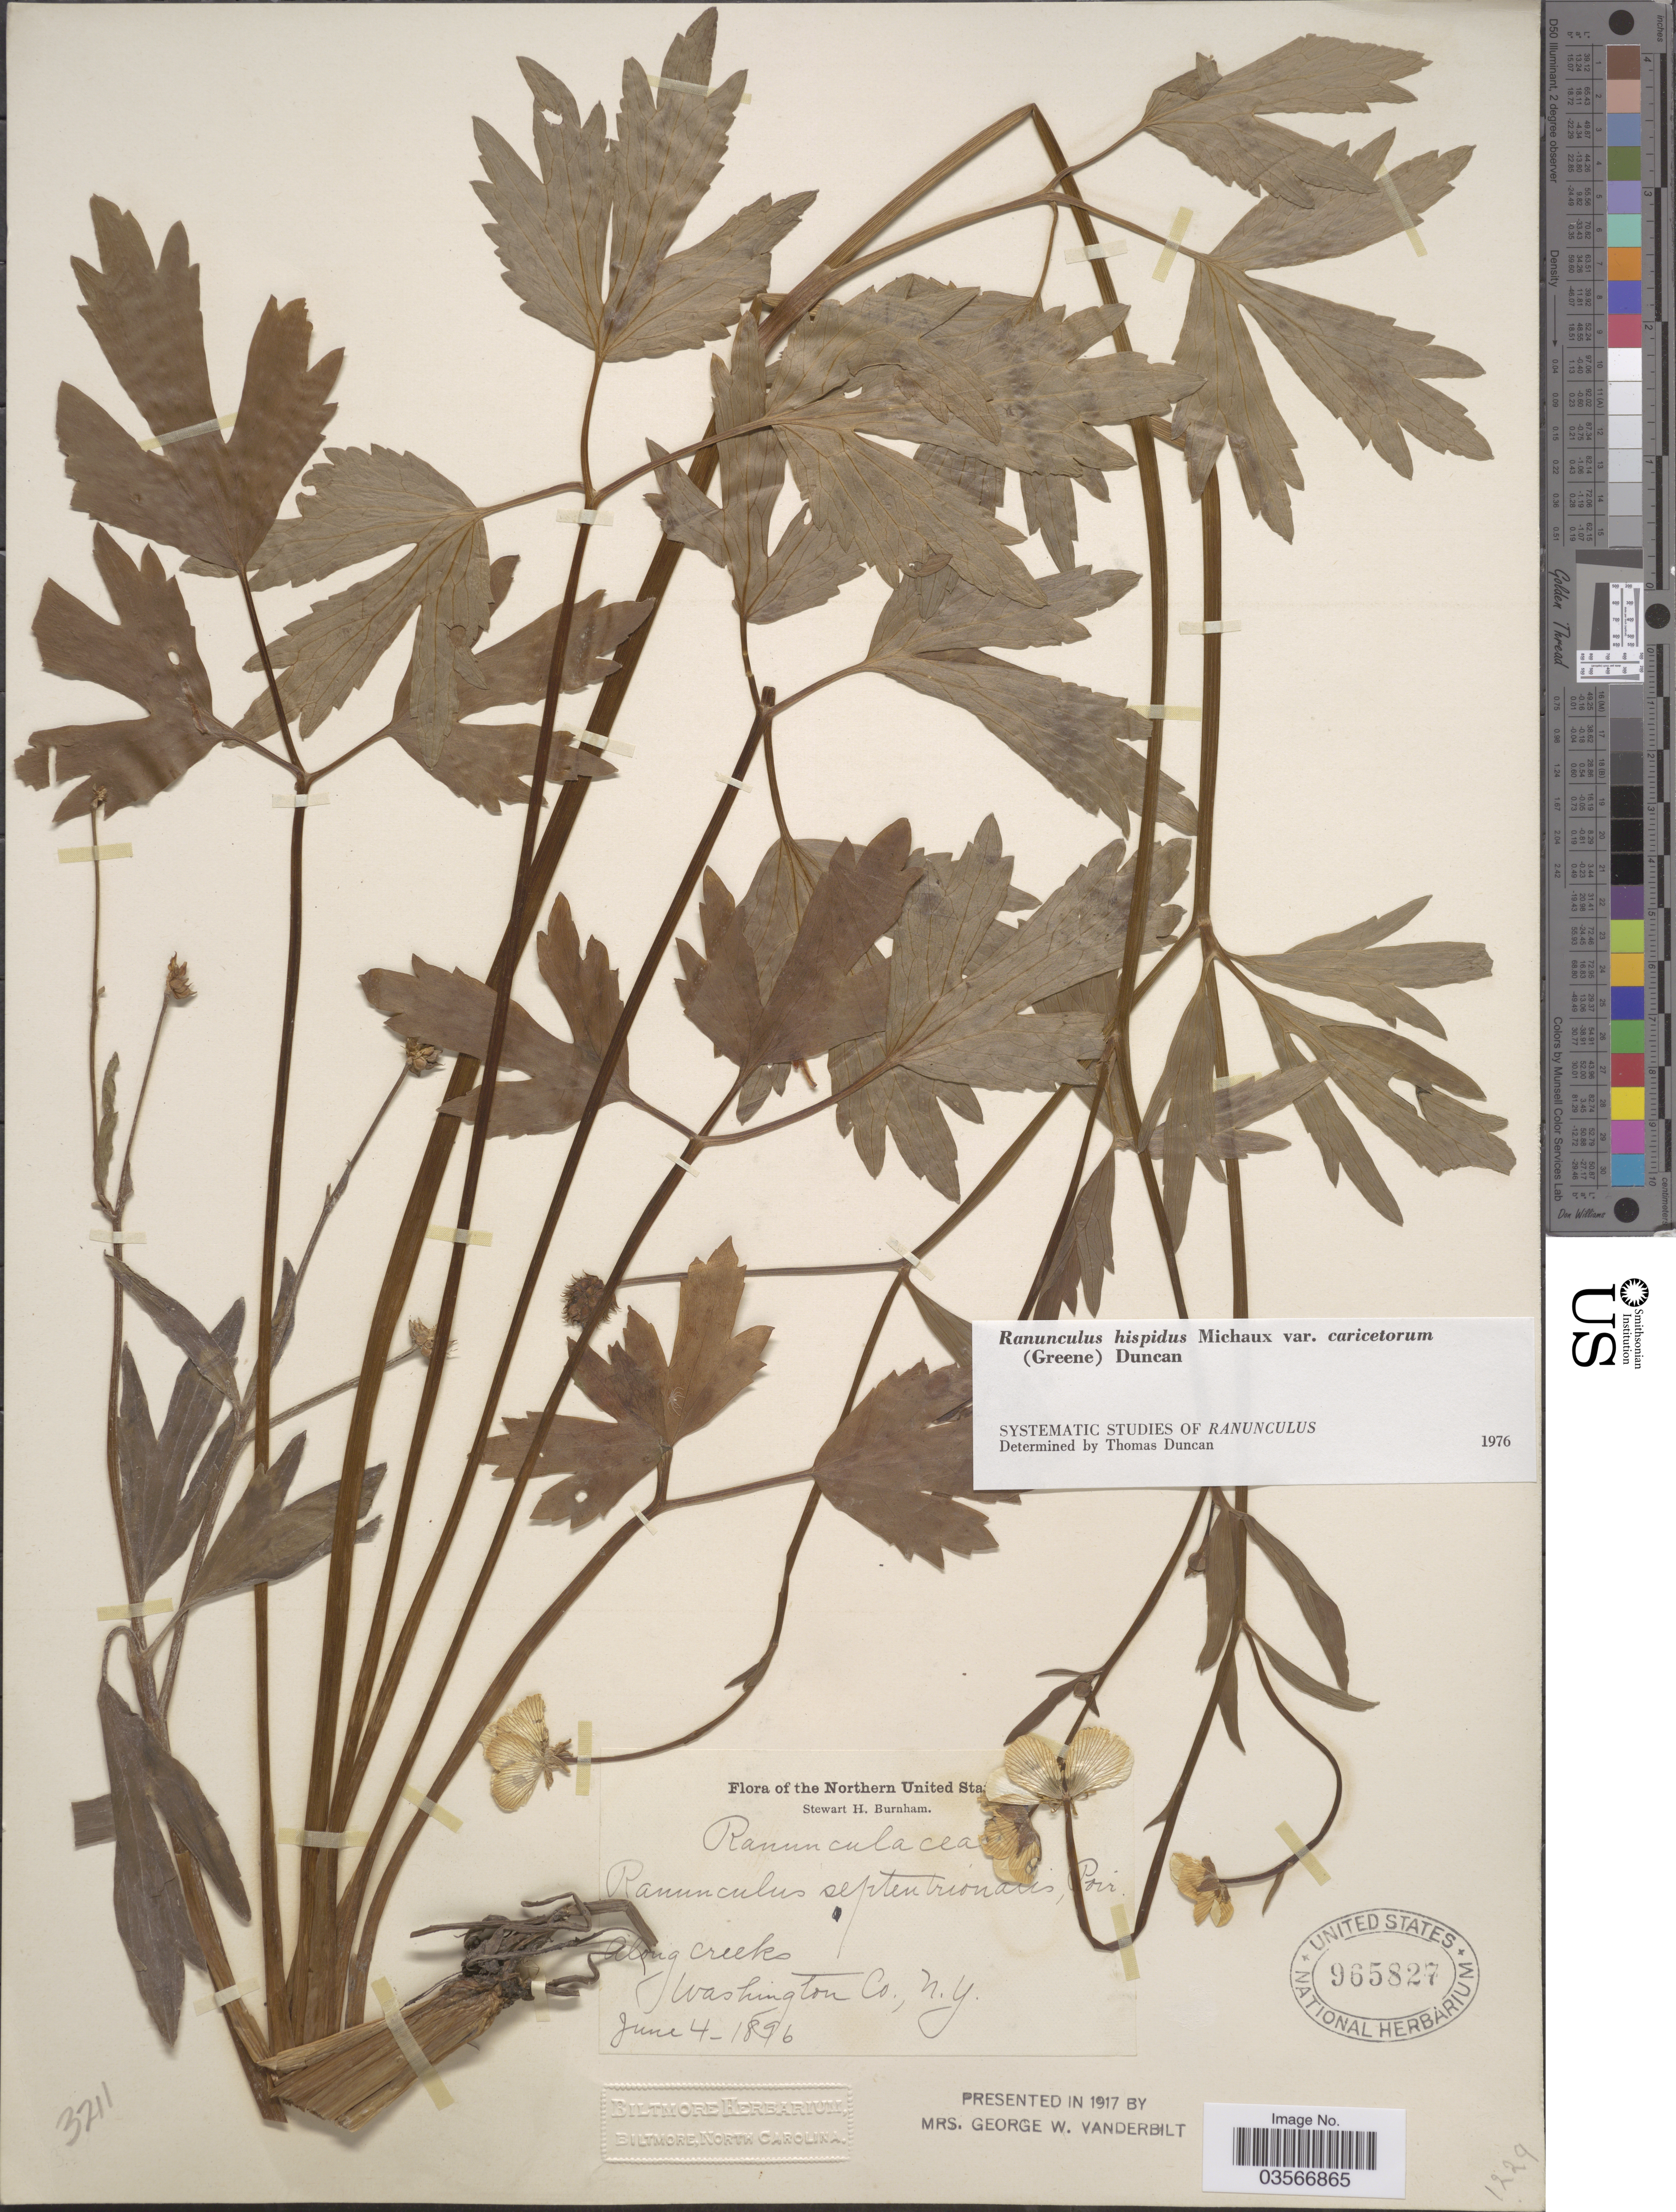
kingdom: Plantae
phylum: Tracheophyta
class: Magnoliopsida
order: Ranunculales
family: Ranunculaceae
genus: Ranunculus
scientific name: Ranunculus hispidus var. caricetorum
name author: Michx.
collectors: S. Burnham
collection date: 1896-06-04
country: United States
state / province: New York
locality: Along creeks, Washington Co.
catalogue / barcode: US 965827